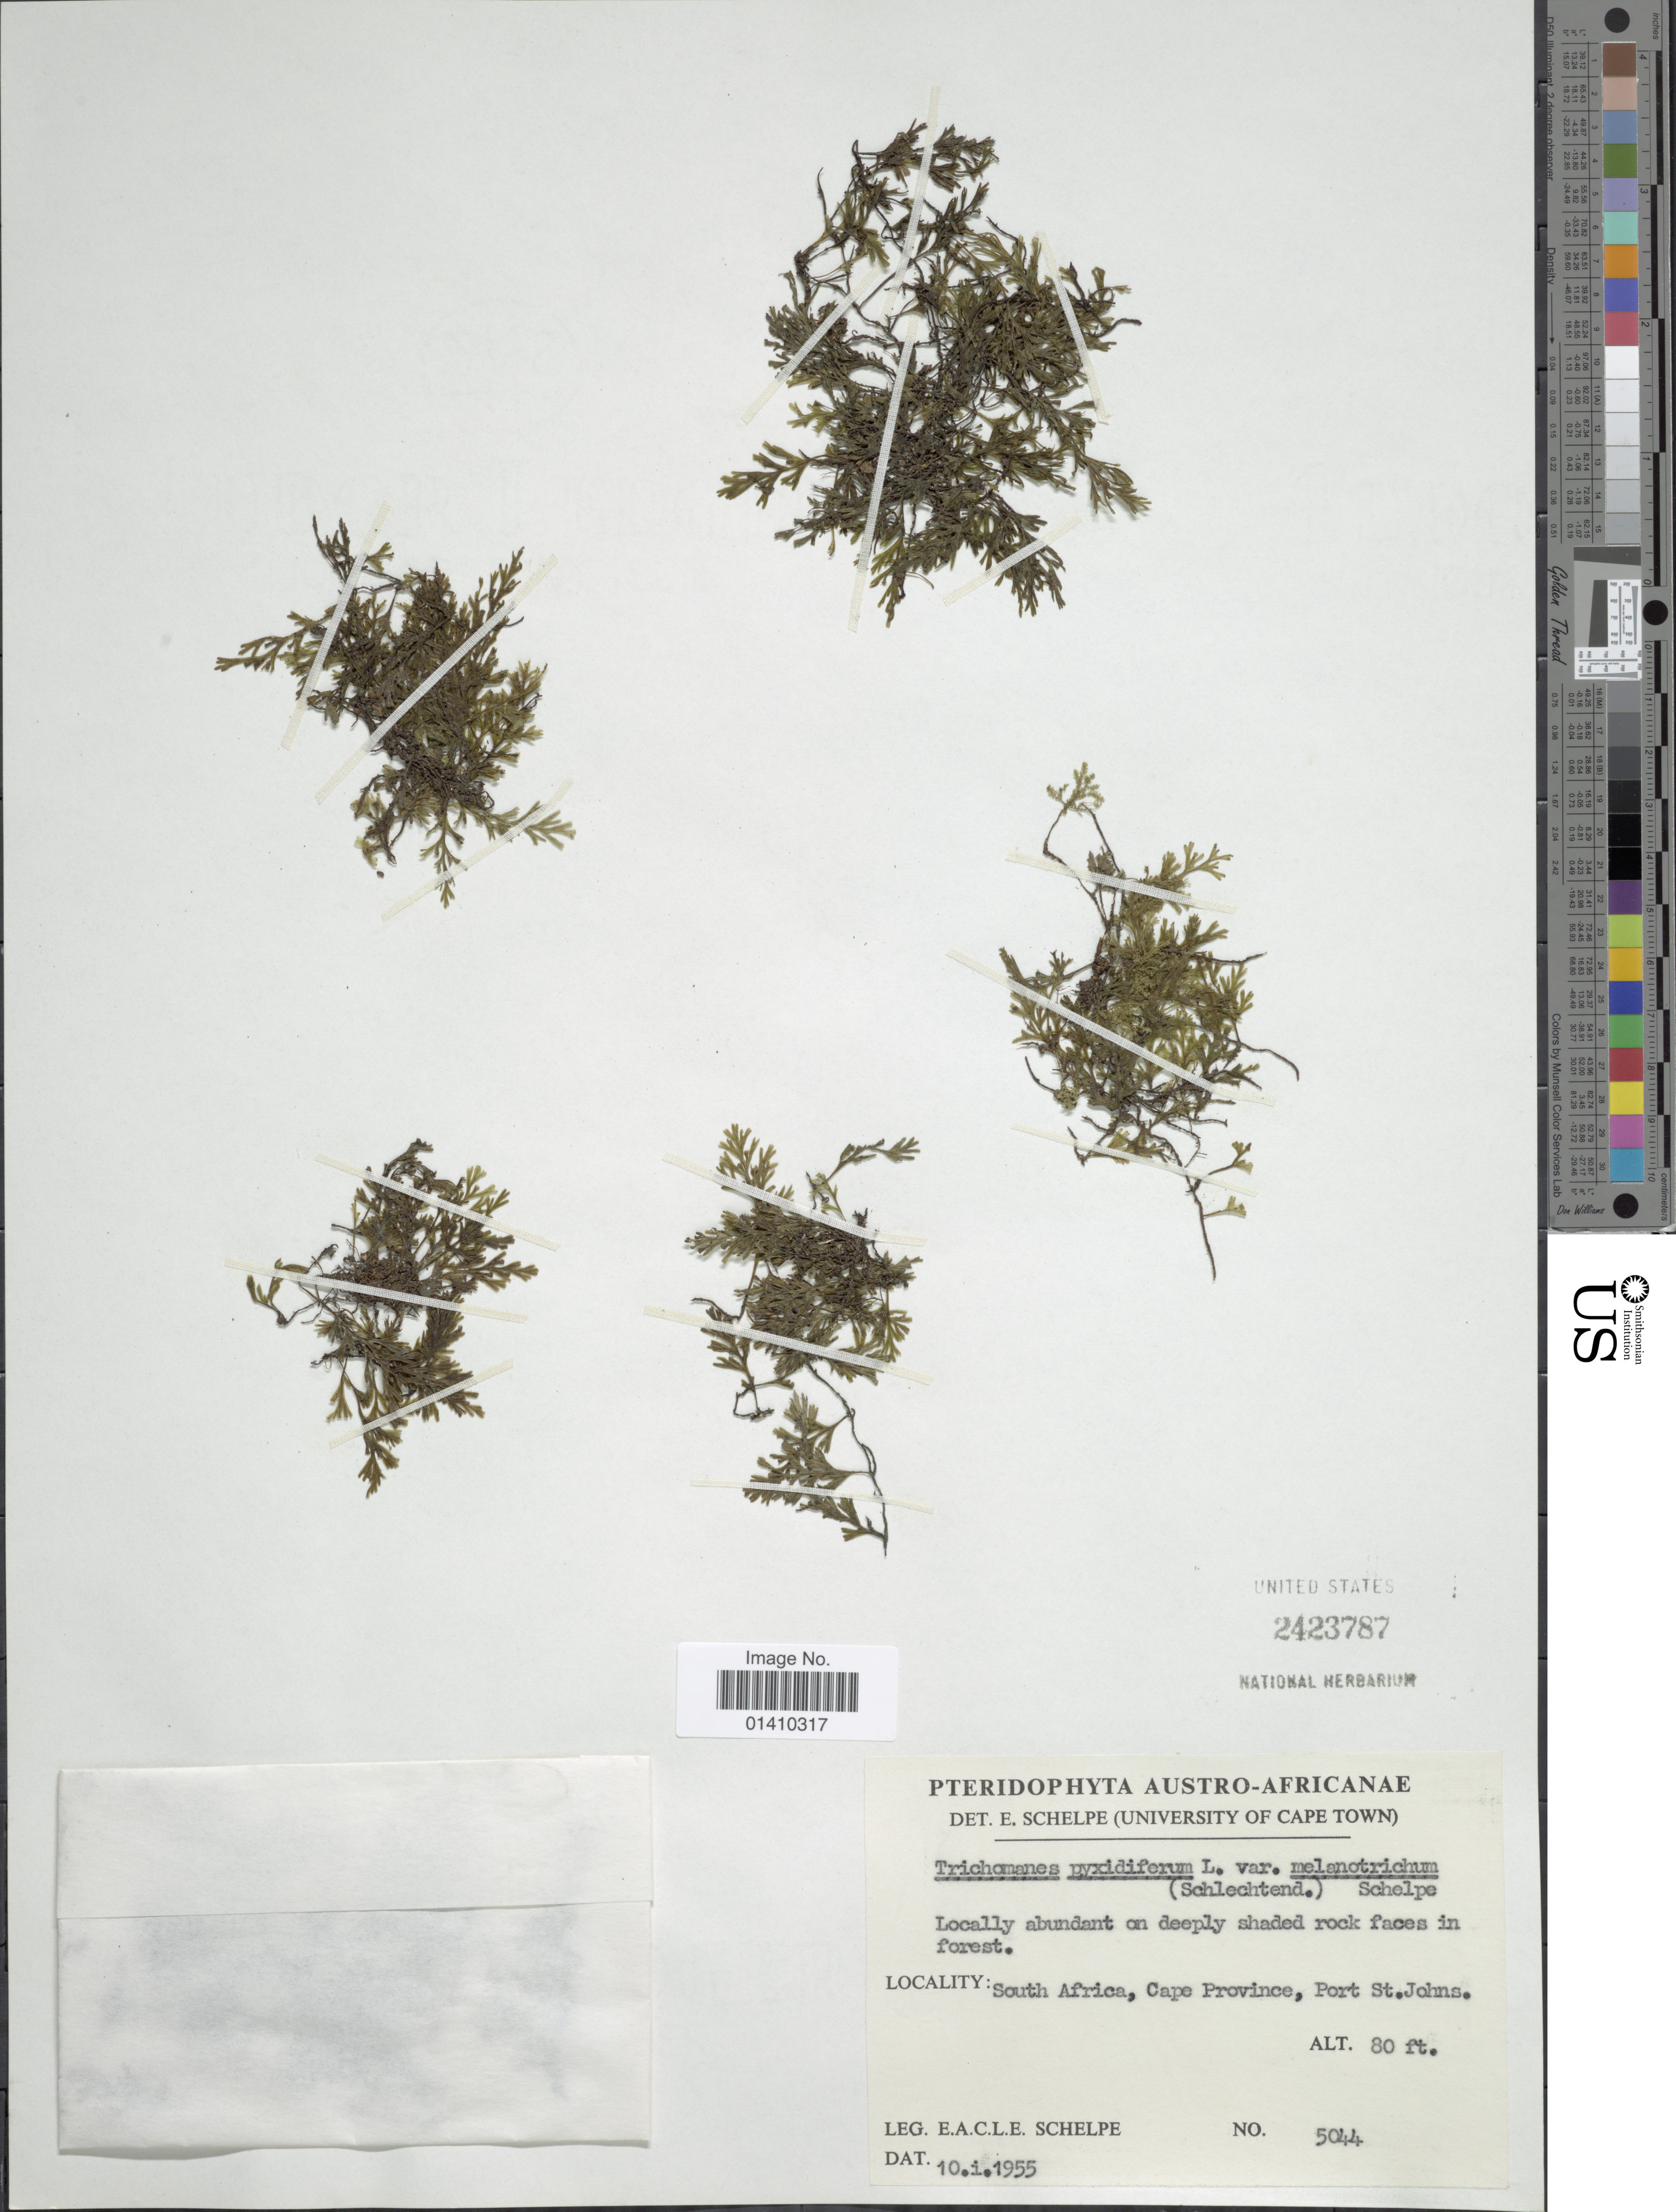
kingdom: Plantae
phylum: Tracheophyta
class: Polypodiopsida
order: Hymenophyllales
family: Hymenophyllaceae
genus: Polyphlebium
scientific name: Polyphlebium pyxidiferum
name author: (L.) Ebihara & Dubuisson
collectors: E. A. C. L. E. Schelpe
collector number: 5044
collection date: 1955-01-10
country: South Africa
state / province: Eastern Cape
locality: Port St. Johns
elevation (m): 24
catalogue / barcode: US 2423787